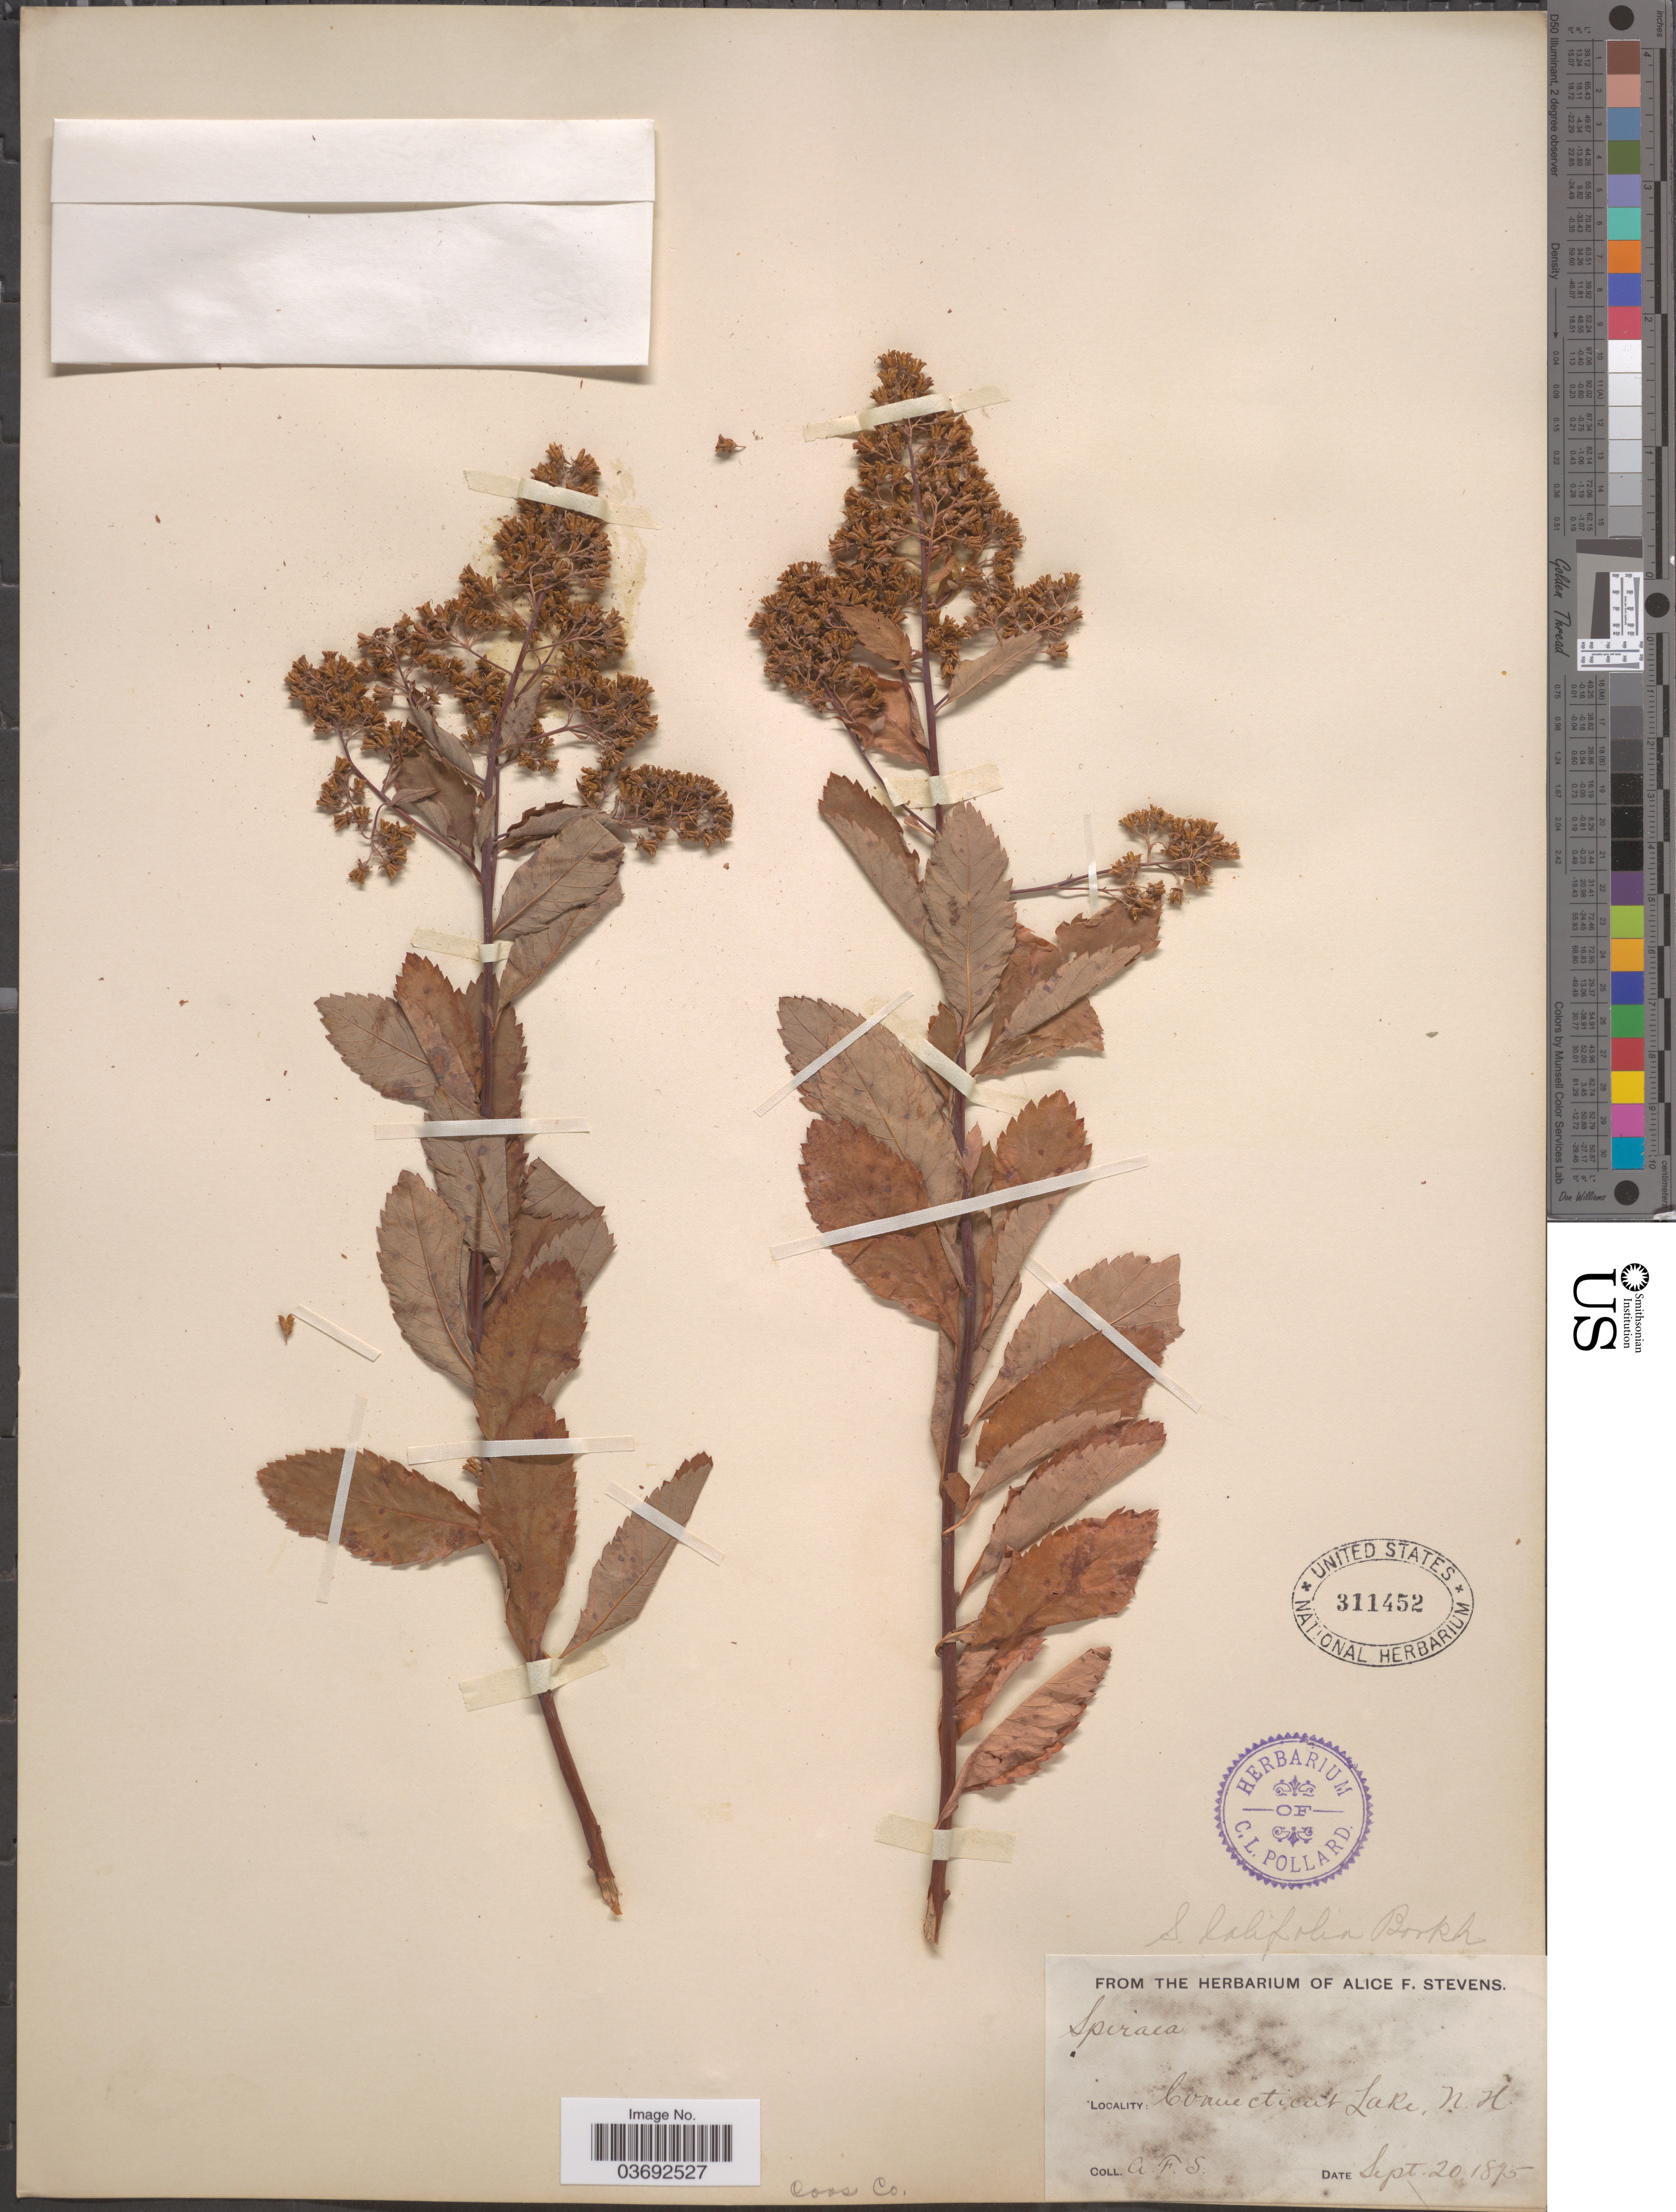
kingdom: Plantae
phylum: Tracheophyta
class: Magnoliopsida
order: Rosales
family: Rosaceae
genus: Spiraea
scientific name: Spiraea latifolia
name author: Borkh.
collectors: A. Stevens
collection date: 1895-09-20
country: United States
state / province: New Hampshire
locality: Connecticut Lake, Coos Co.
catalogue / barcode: US 311452